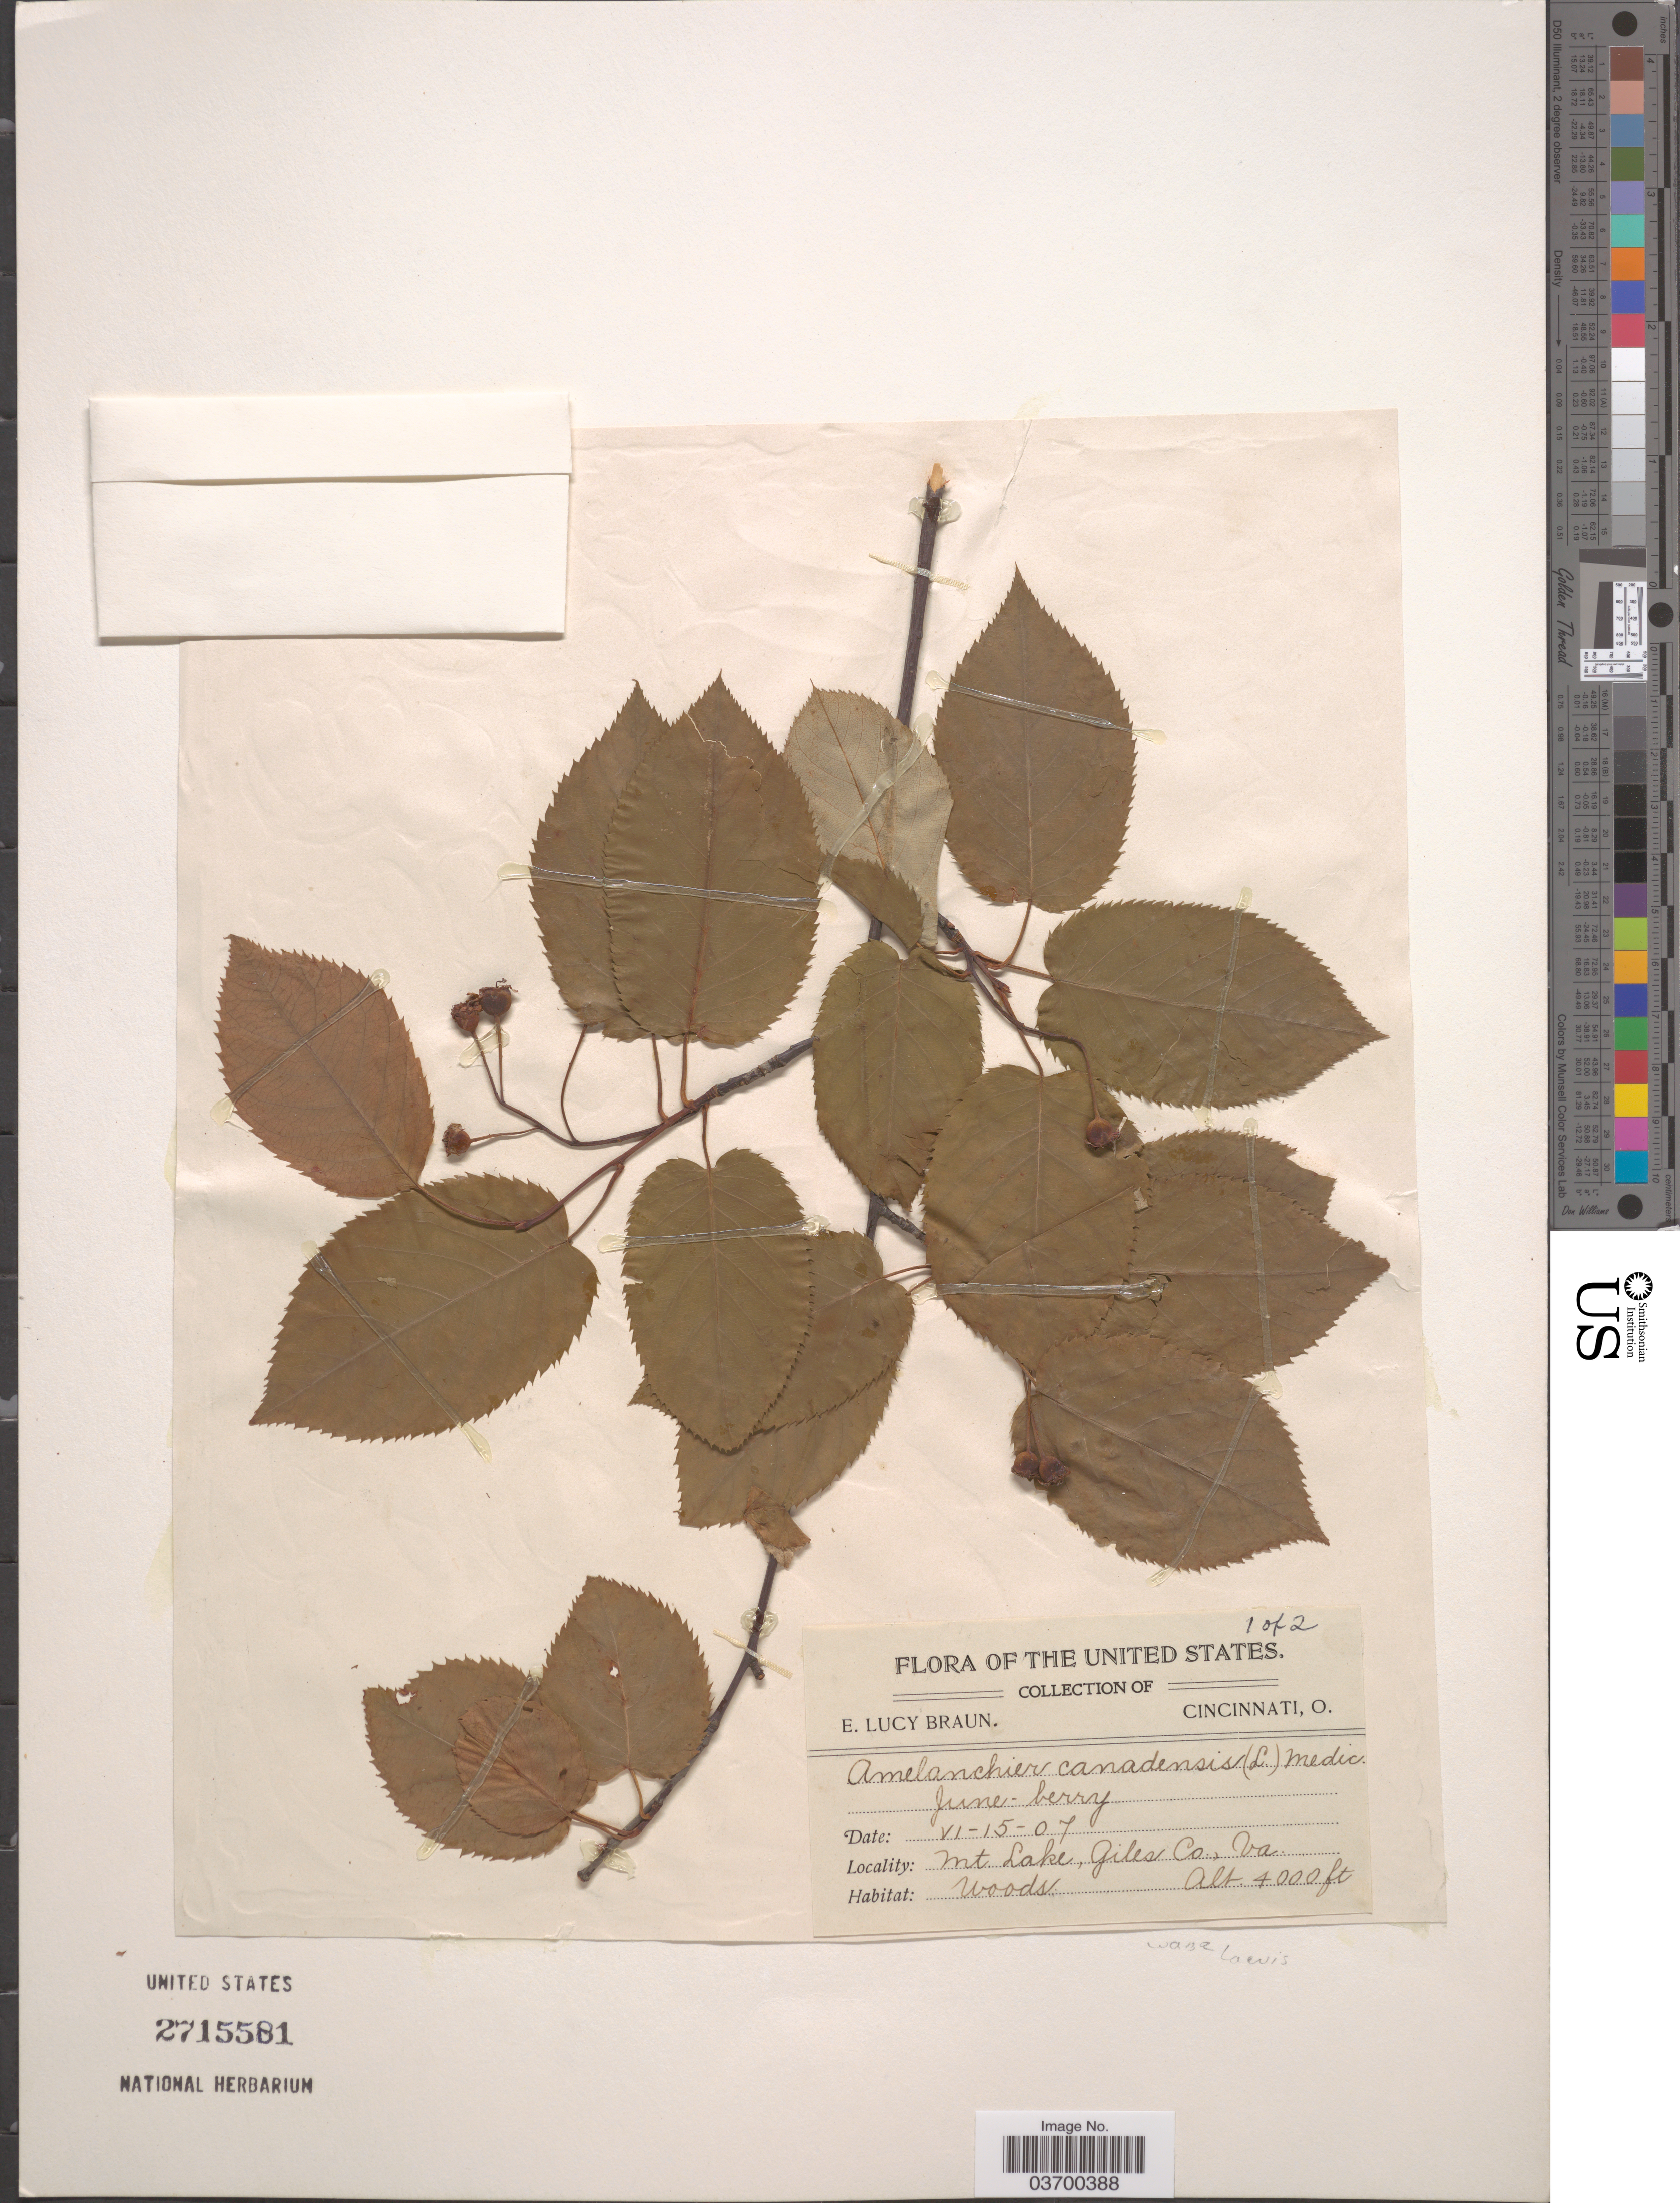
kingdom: Plantae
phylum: Tracheophyta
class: Magnoliopsida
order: Rosales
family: Rosaceae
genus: Amelanchier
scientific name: Amelanchier canadensis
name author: (L.) Medic.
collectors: E. L. Braun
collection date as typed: Transcribed d/m/y: 15/6/7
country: United States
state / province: Virginia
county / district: Giles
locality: Mt. Lake, Giles Co.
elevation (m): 1219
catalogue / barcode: US 2715581